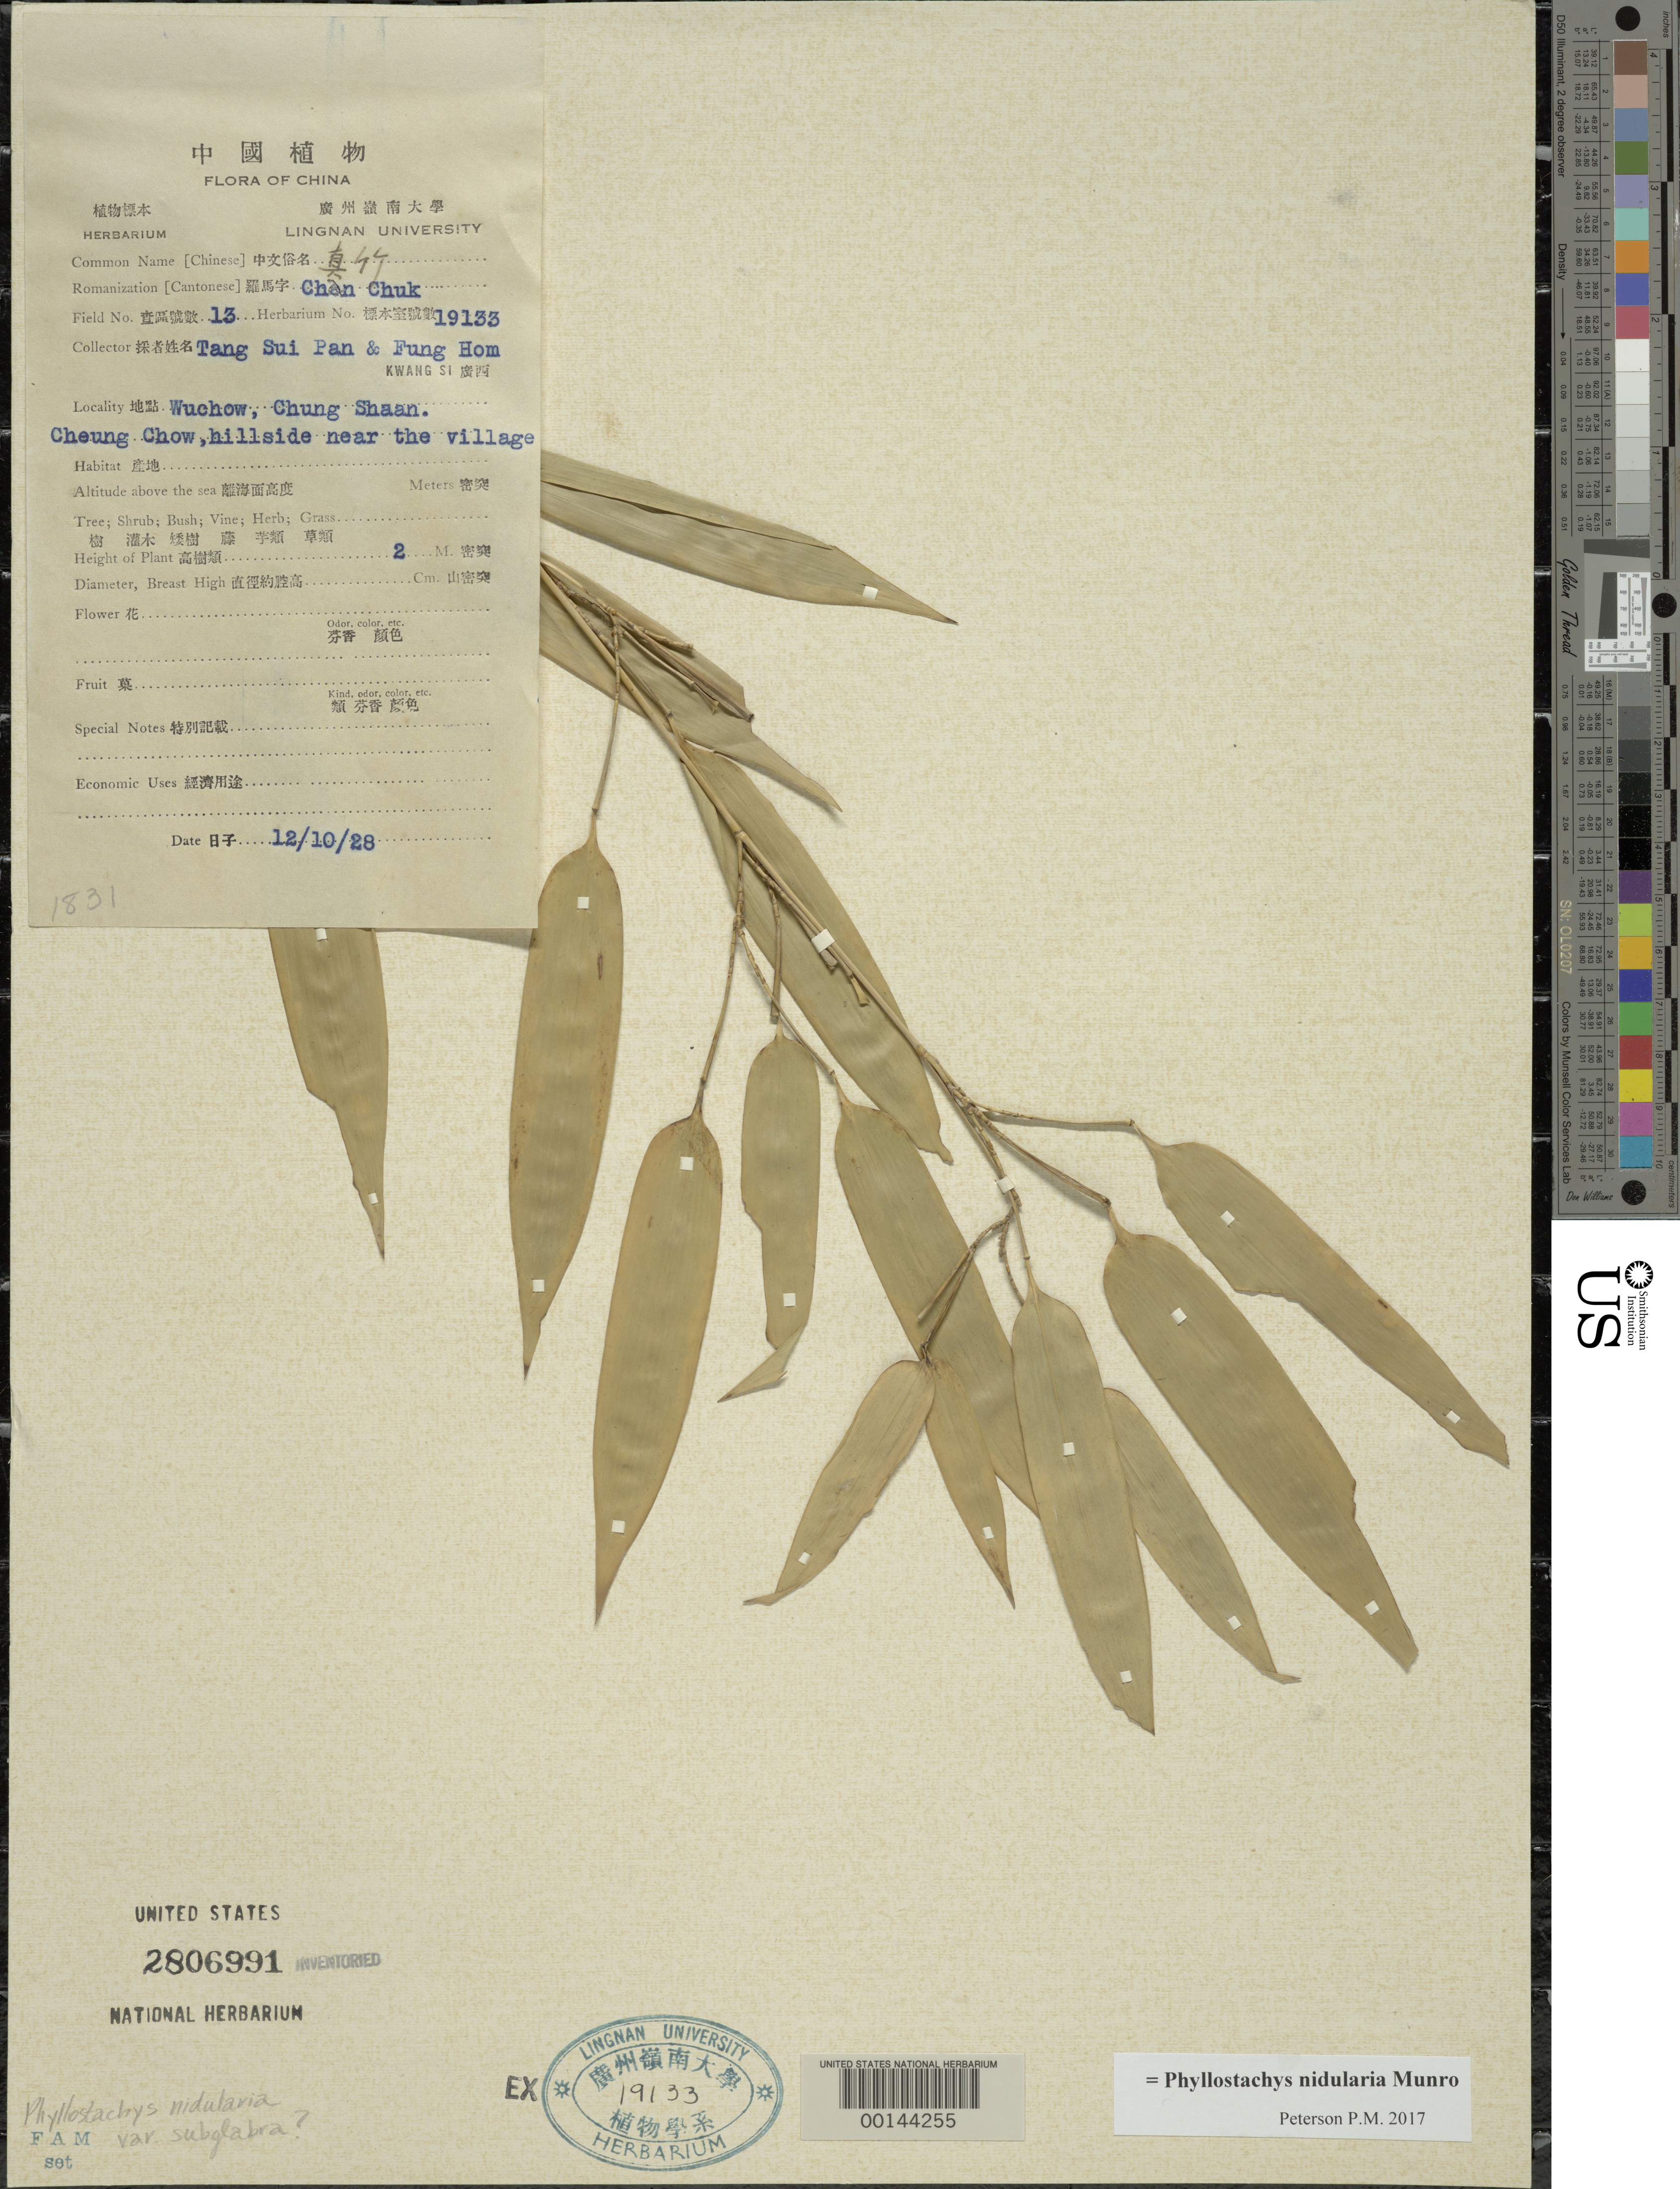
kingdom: Plantae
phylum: Tracheophyta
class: Liliopsida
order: Poales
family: Poaceae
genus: Phyllostachys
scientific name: Phyllostachys nidularia var. subglabra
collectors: S. P. Tang & H. L. Fung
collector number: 13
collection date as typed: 10 Dec 1928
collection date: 1928-12-10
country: China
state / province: Guangxi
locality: Wuchow, chung shaan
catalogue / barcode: US 2806991